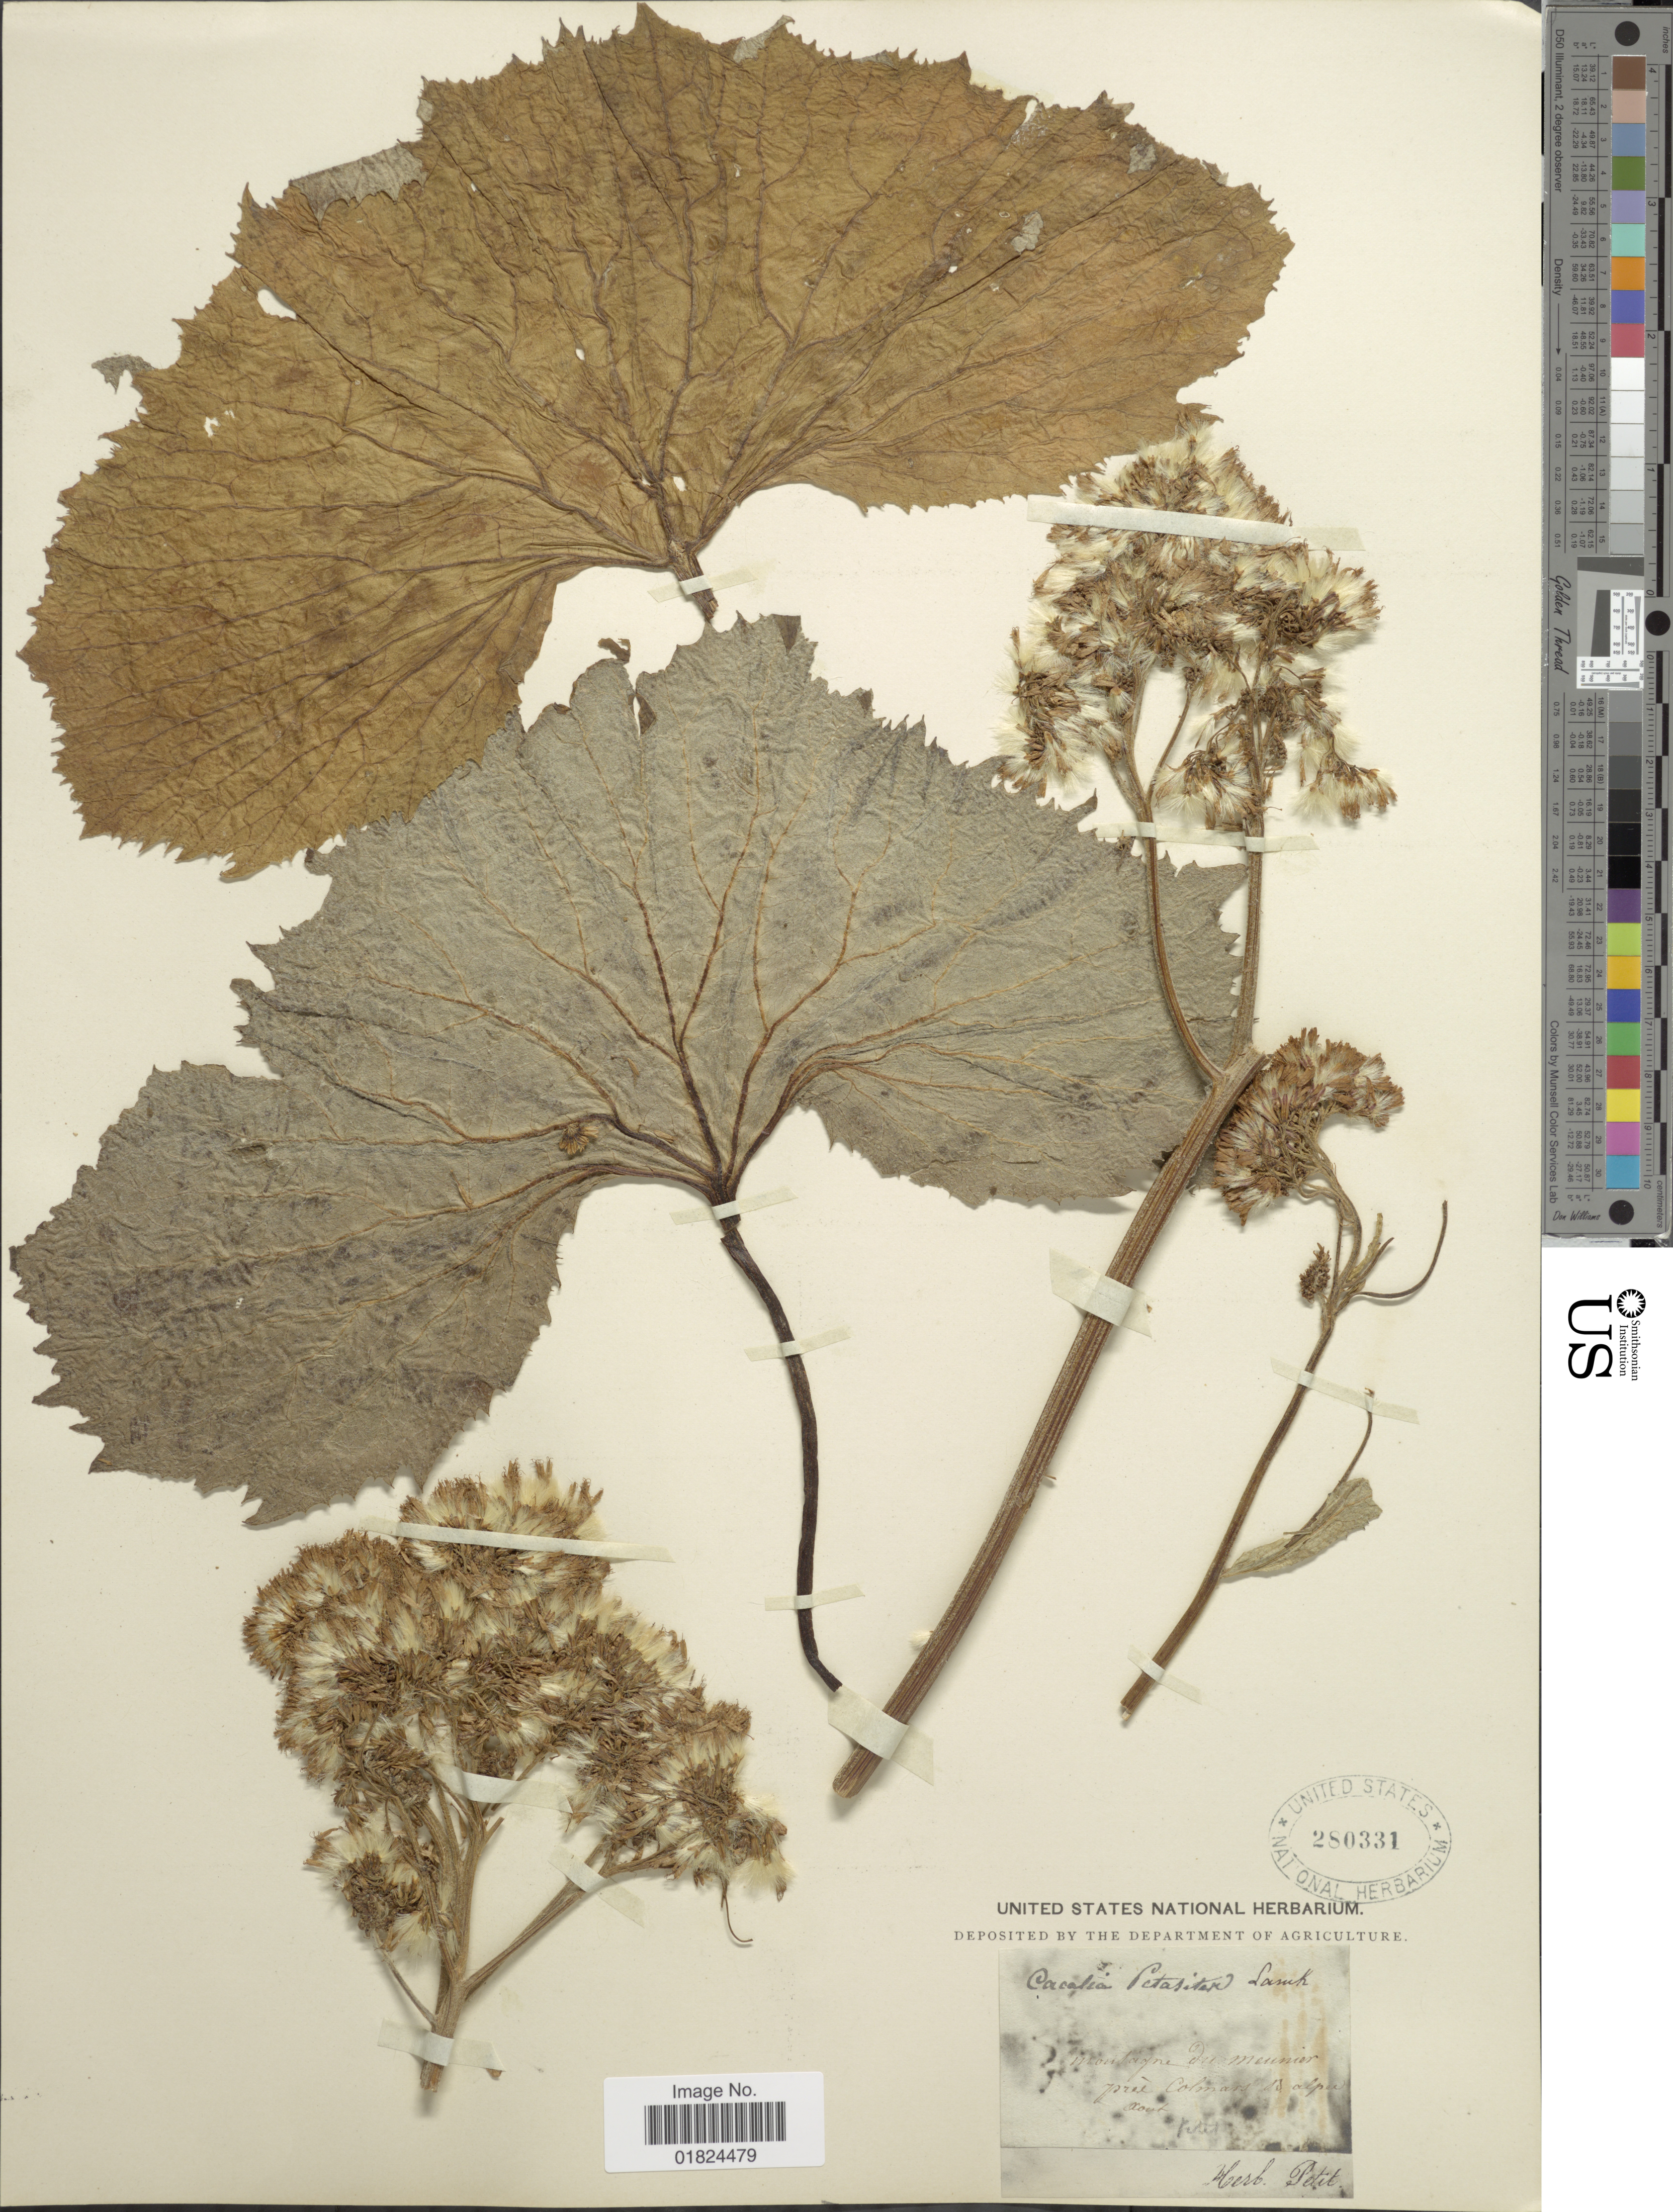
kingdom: Plantae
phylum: Tracheophyta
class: Magnoliopsida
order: Asterales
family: Asteraceae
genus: Adenostyles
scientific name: Adenostyles alliariae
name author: (Gouan) A. Kern.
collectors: ex herb. Petit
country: France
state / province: Provence-Alpes-Côte d'Azur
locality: Montagne de meunier pres Colmars B. alpe. [interpreted]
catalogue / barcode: US 280331